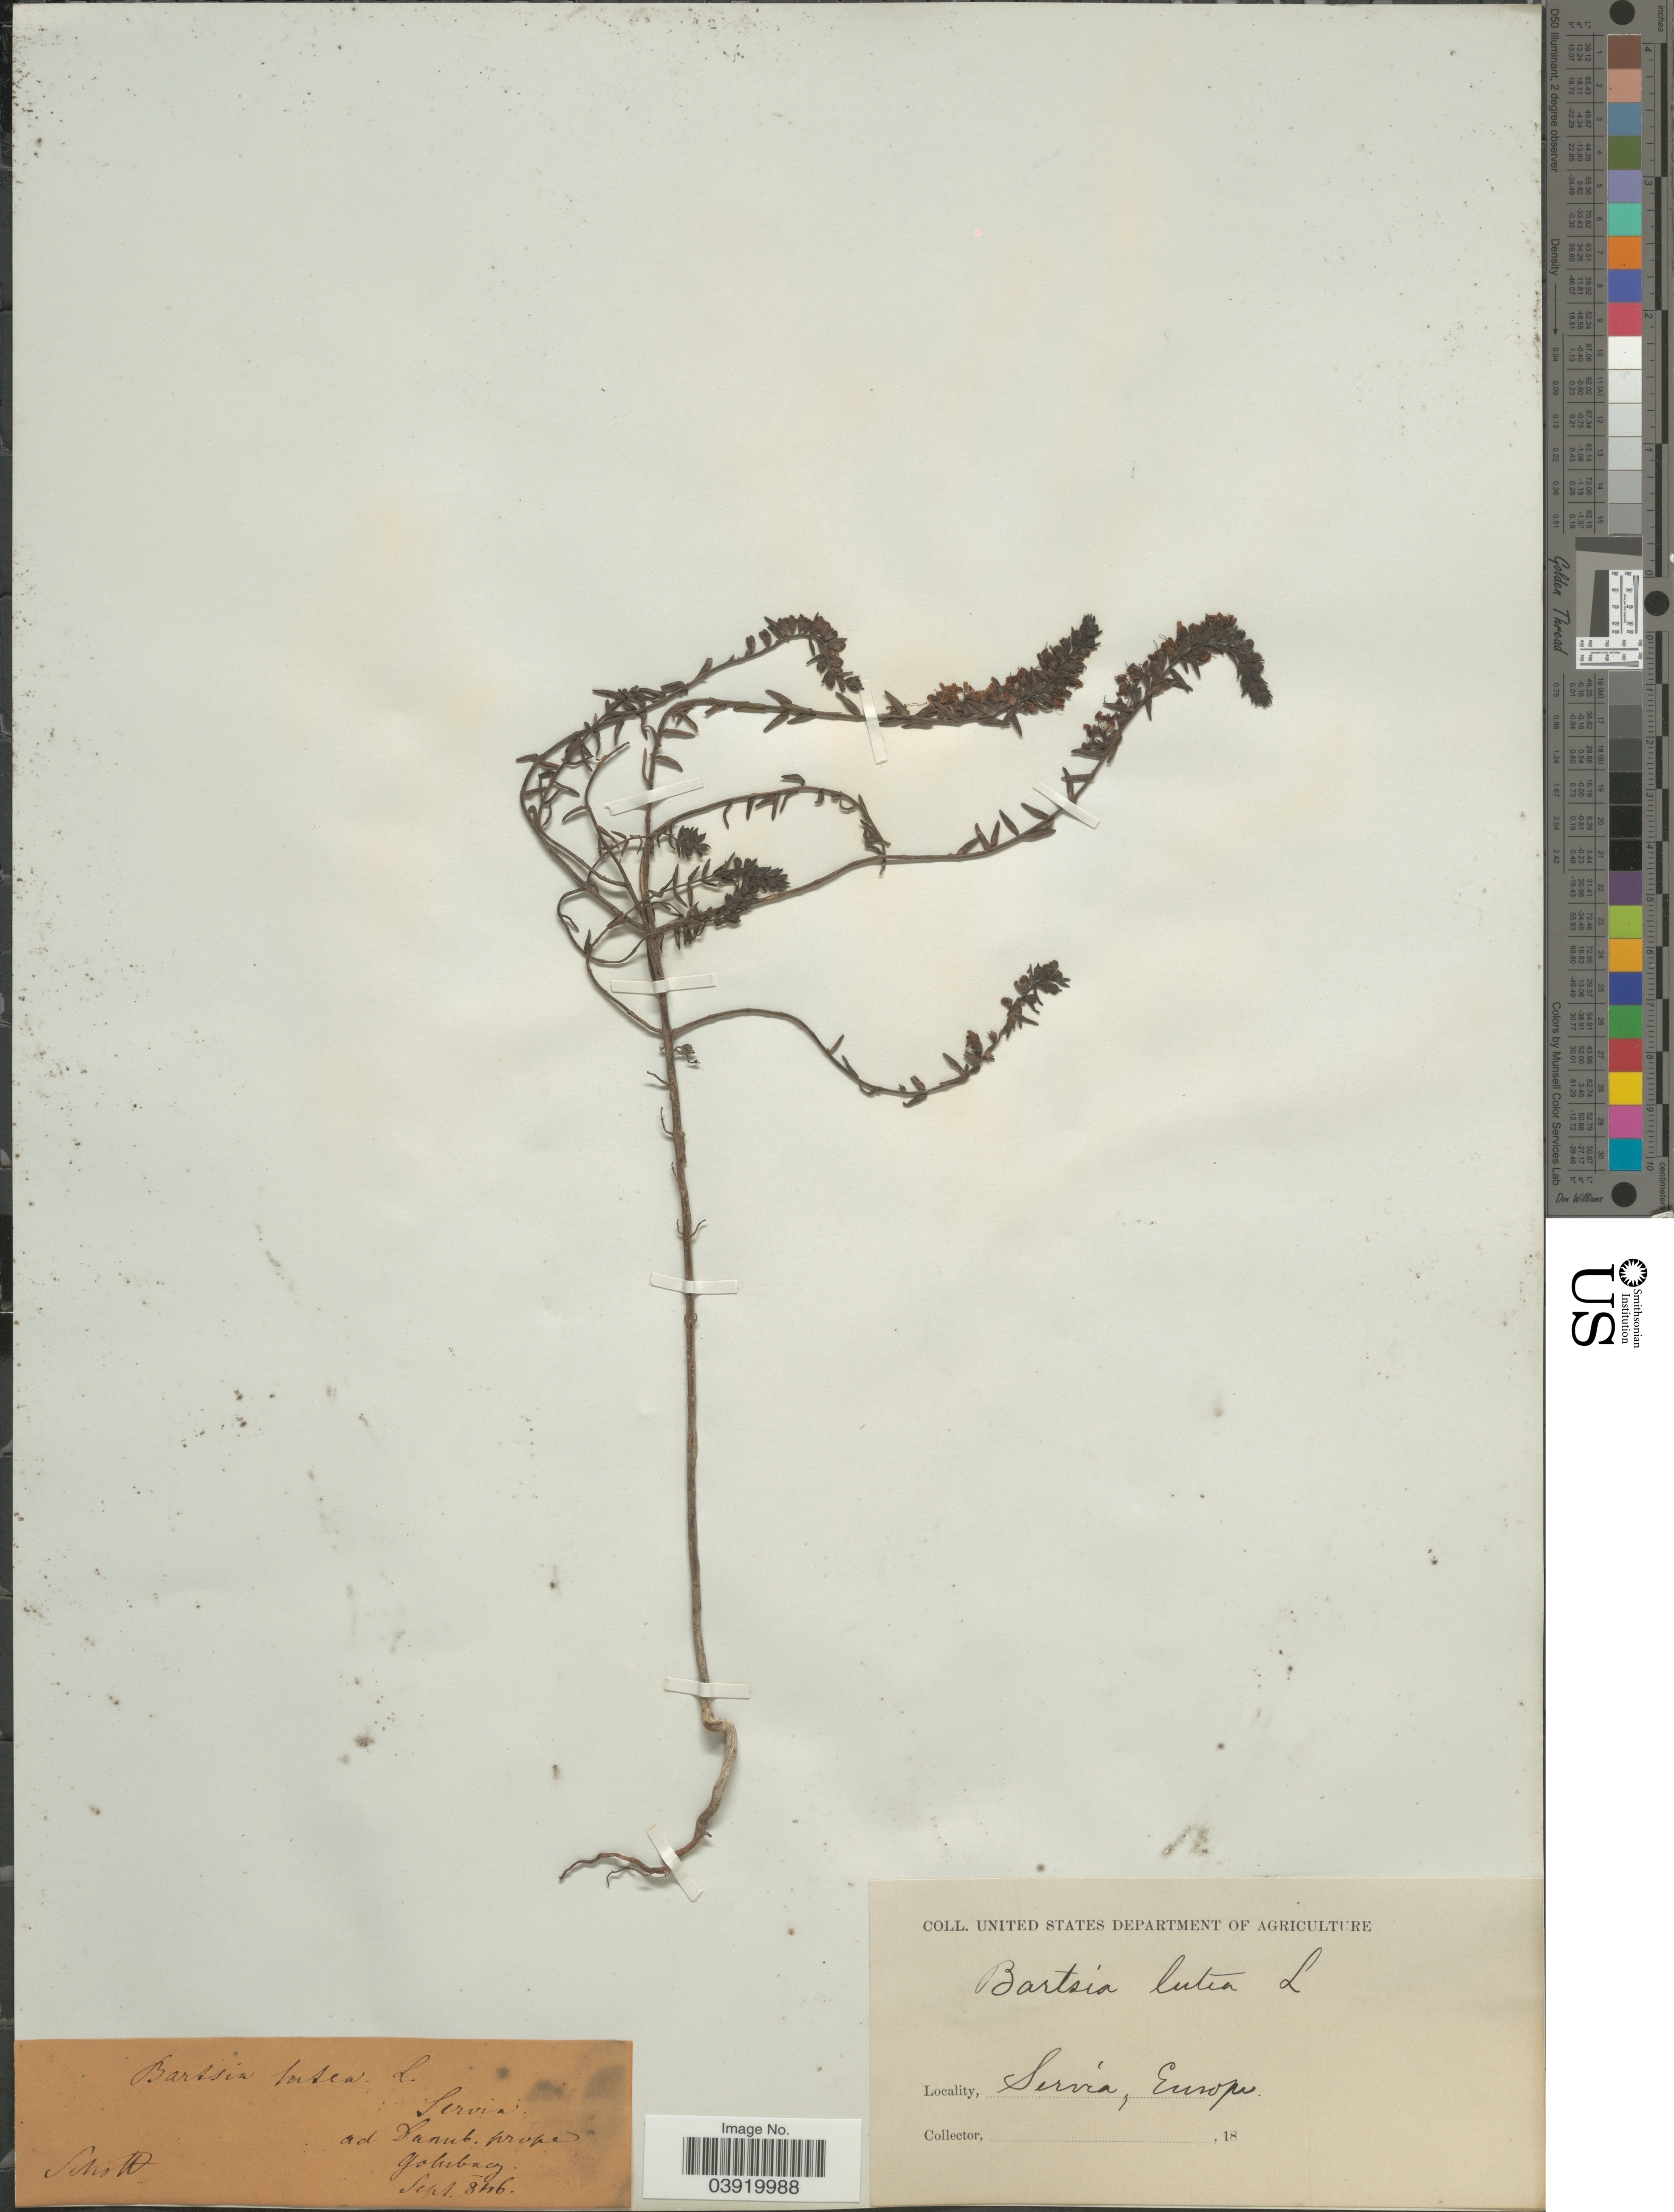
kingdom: Plantae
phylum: Tracheophyta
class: Magnoliopsida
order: Lamiales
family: Orobanchaceae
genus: Odontites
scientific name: Odontites luteus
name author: (L.) Clairv.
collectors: Schott, --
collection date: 1846-09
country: Serbia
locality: Servia ad Danut prope Golubag. [interpreted]